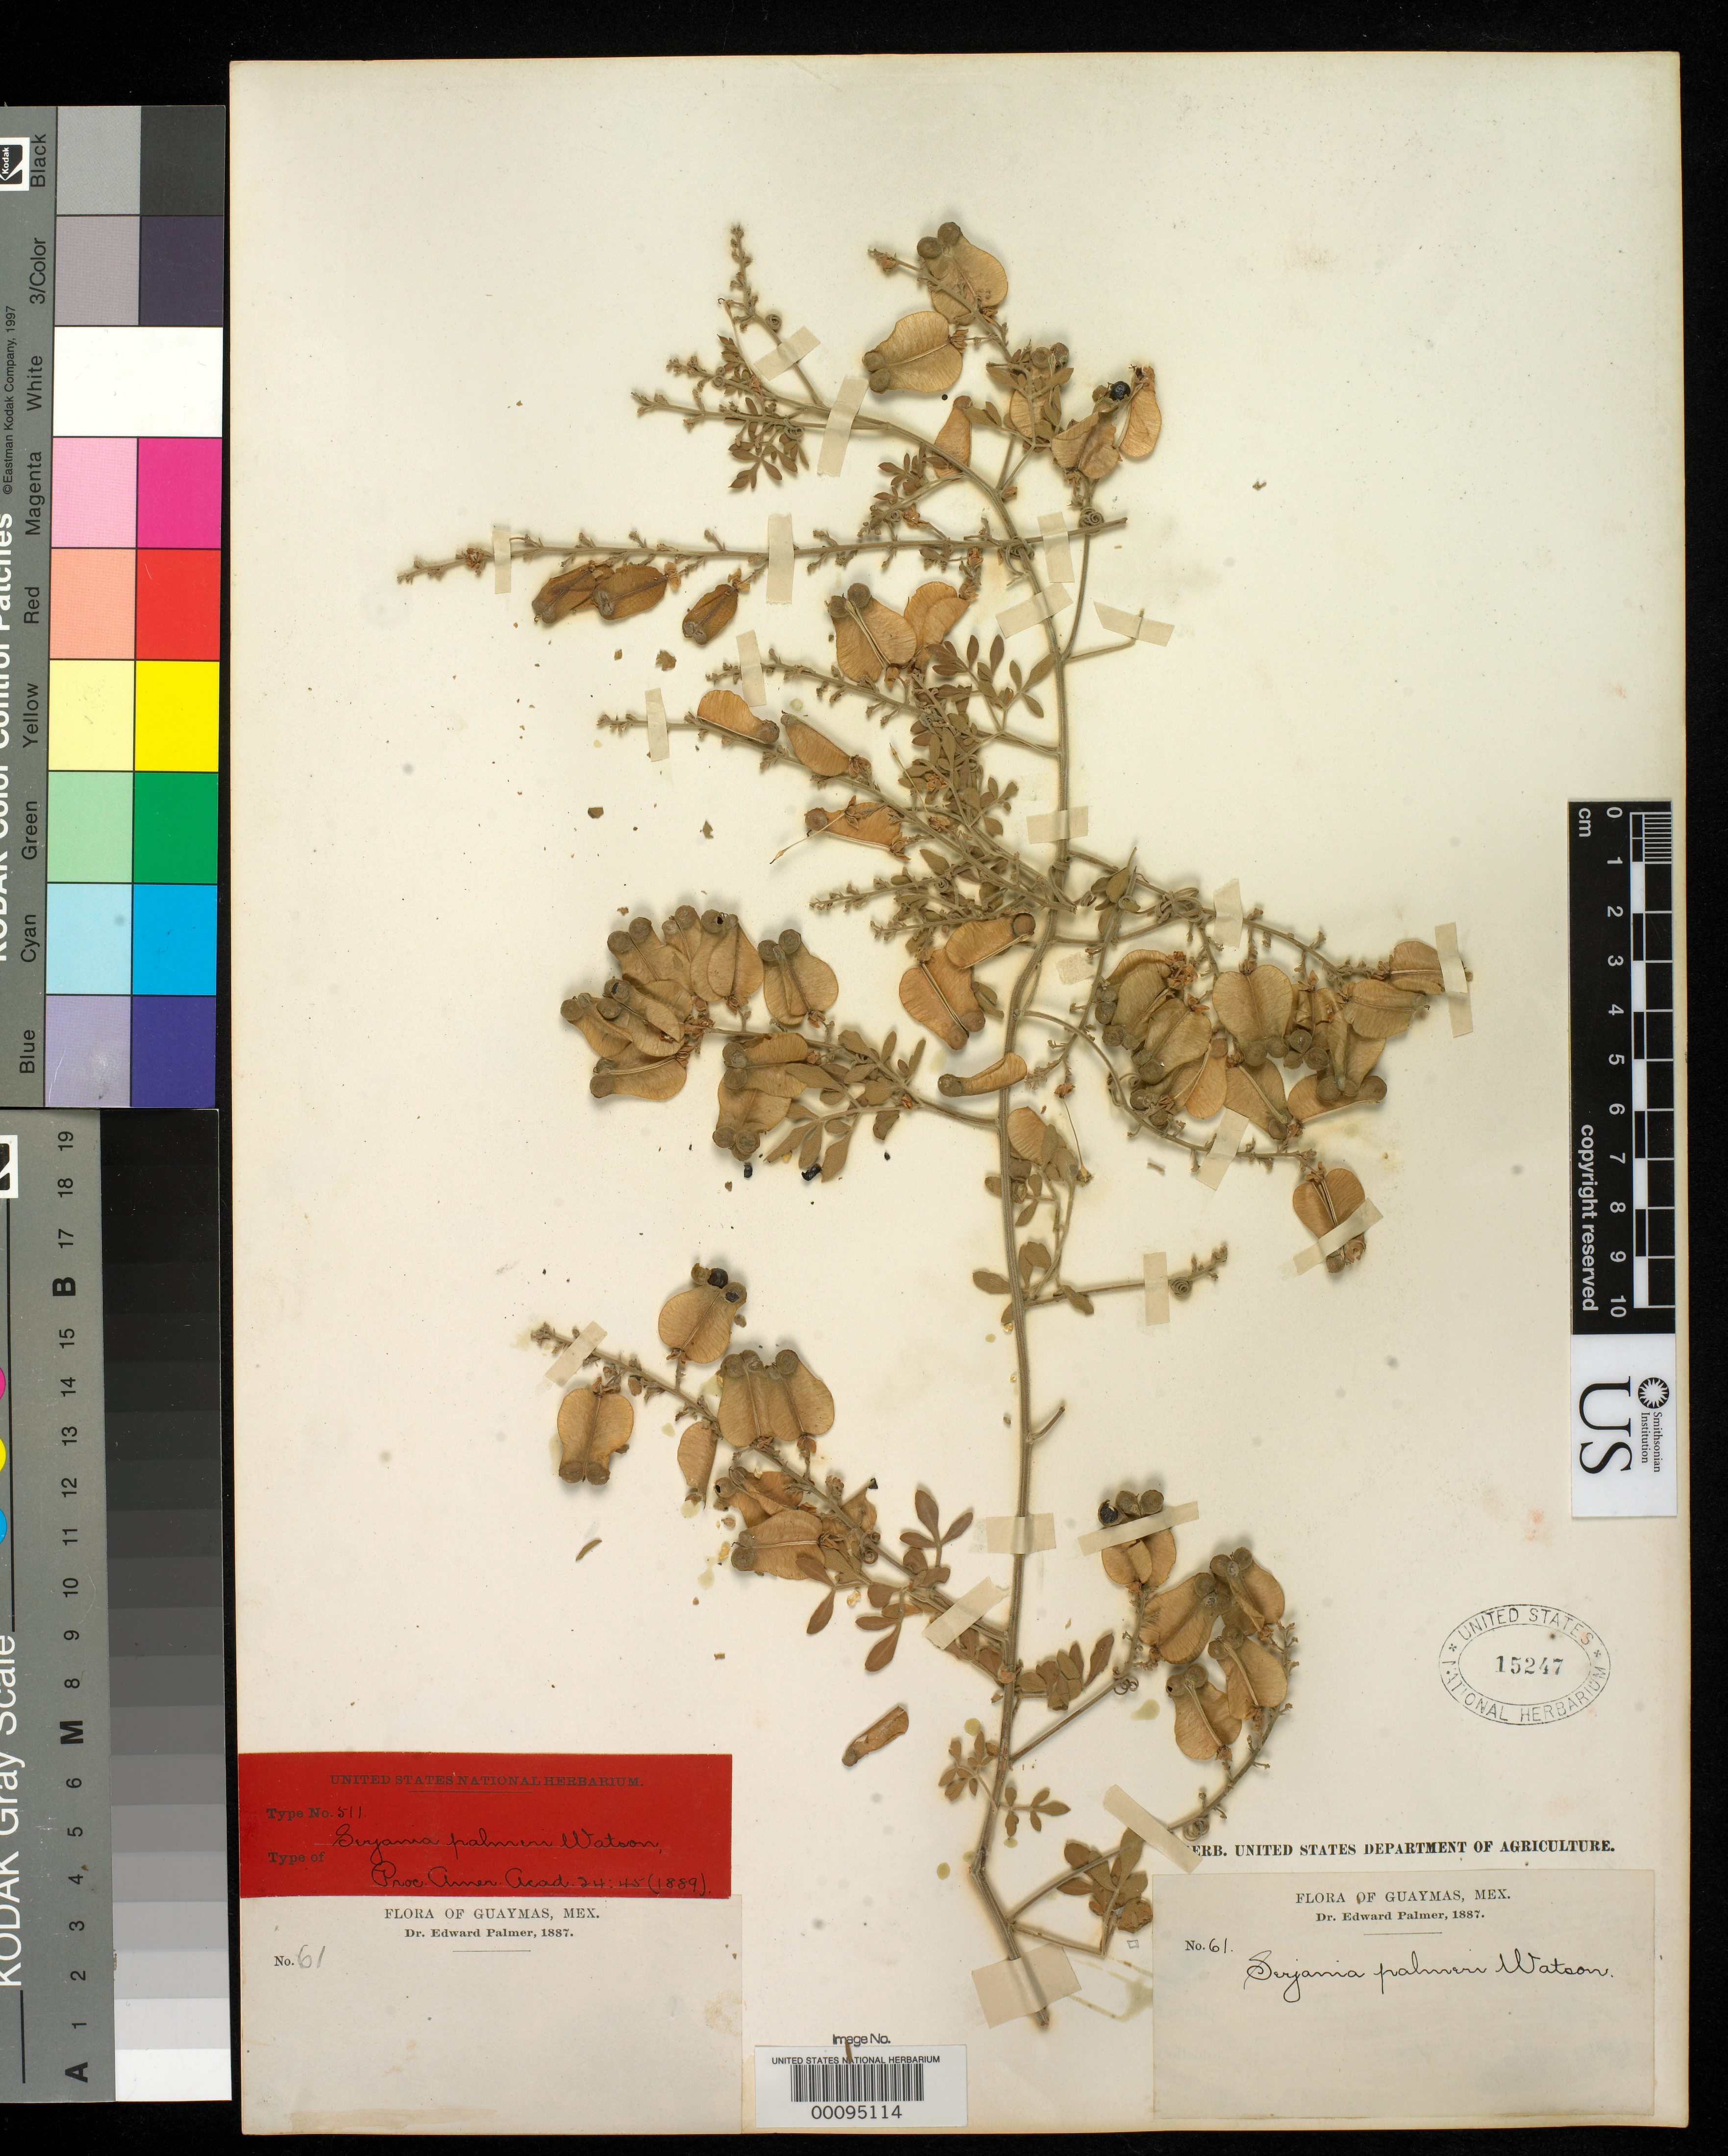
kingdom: Plantae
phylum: Tracheophyta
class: Magnoliopsida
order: Sapindales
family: Sapindaceae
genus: Serjania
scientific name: Serjania palmeri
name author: S. Watson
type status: Type Collection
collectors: E. Palmer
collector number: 61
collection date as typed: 1887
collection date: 1887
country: Mexico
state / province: Sonora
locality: Guaymas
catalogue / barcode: US 15247